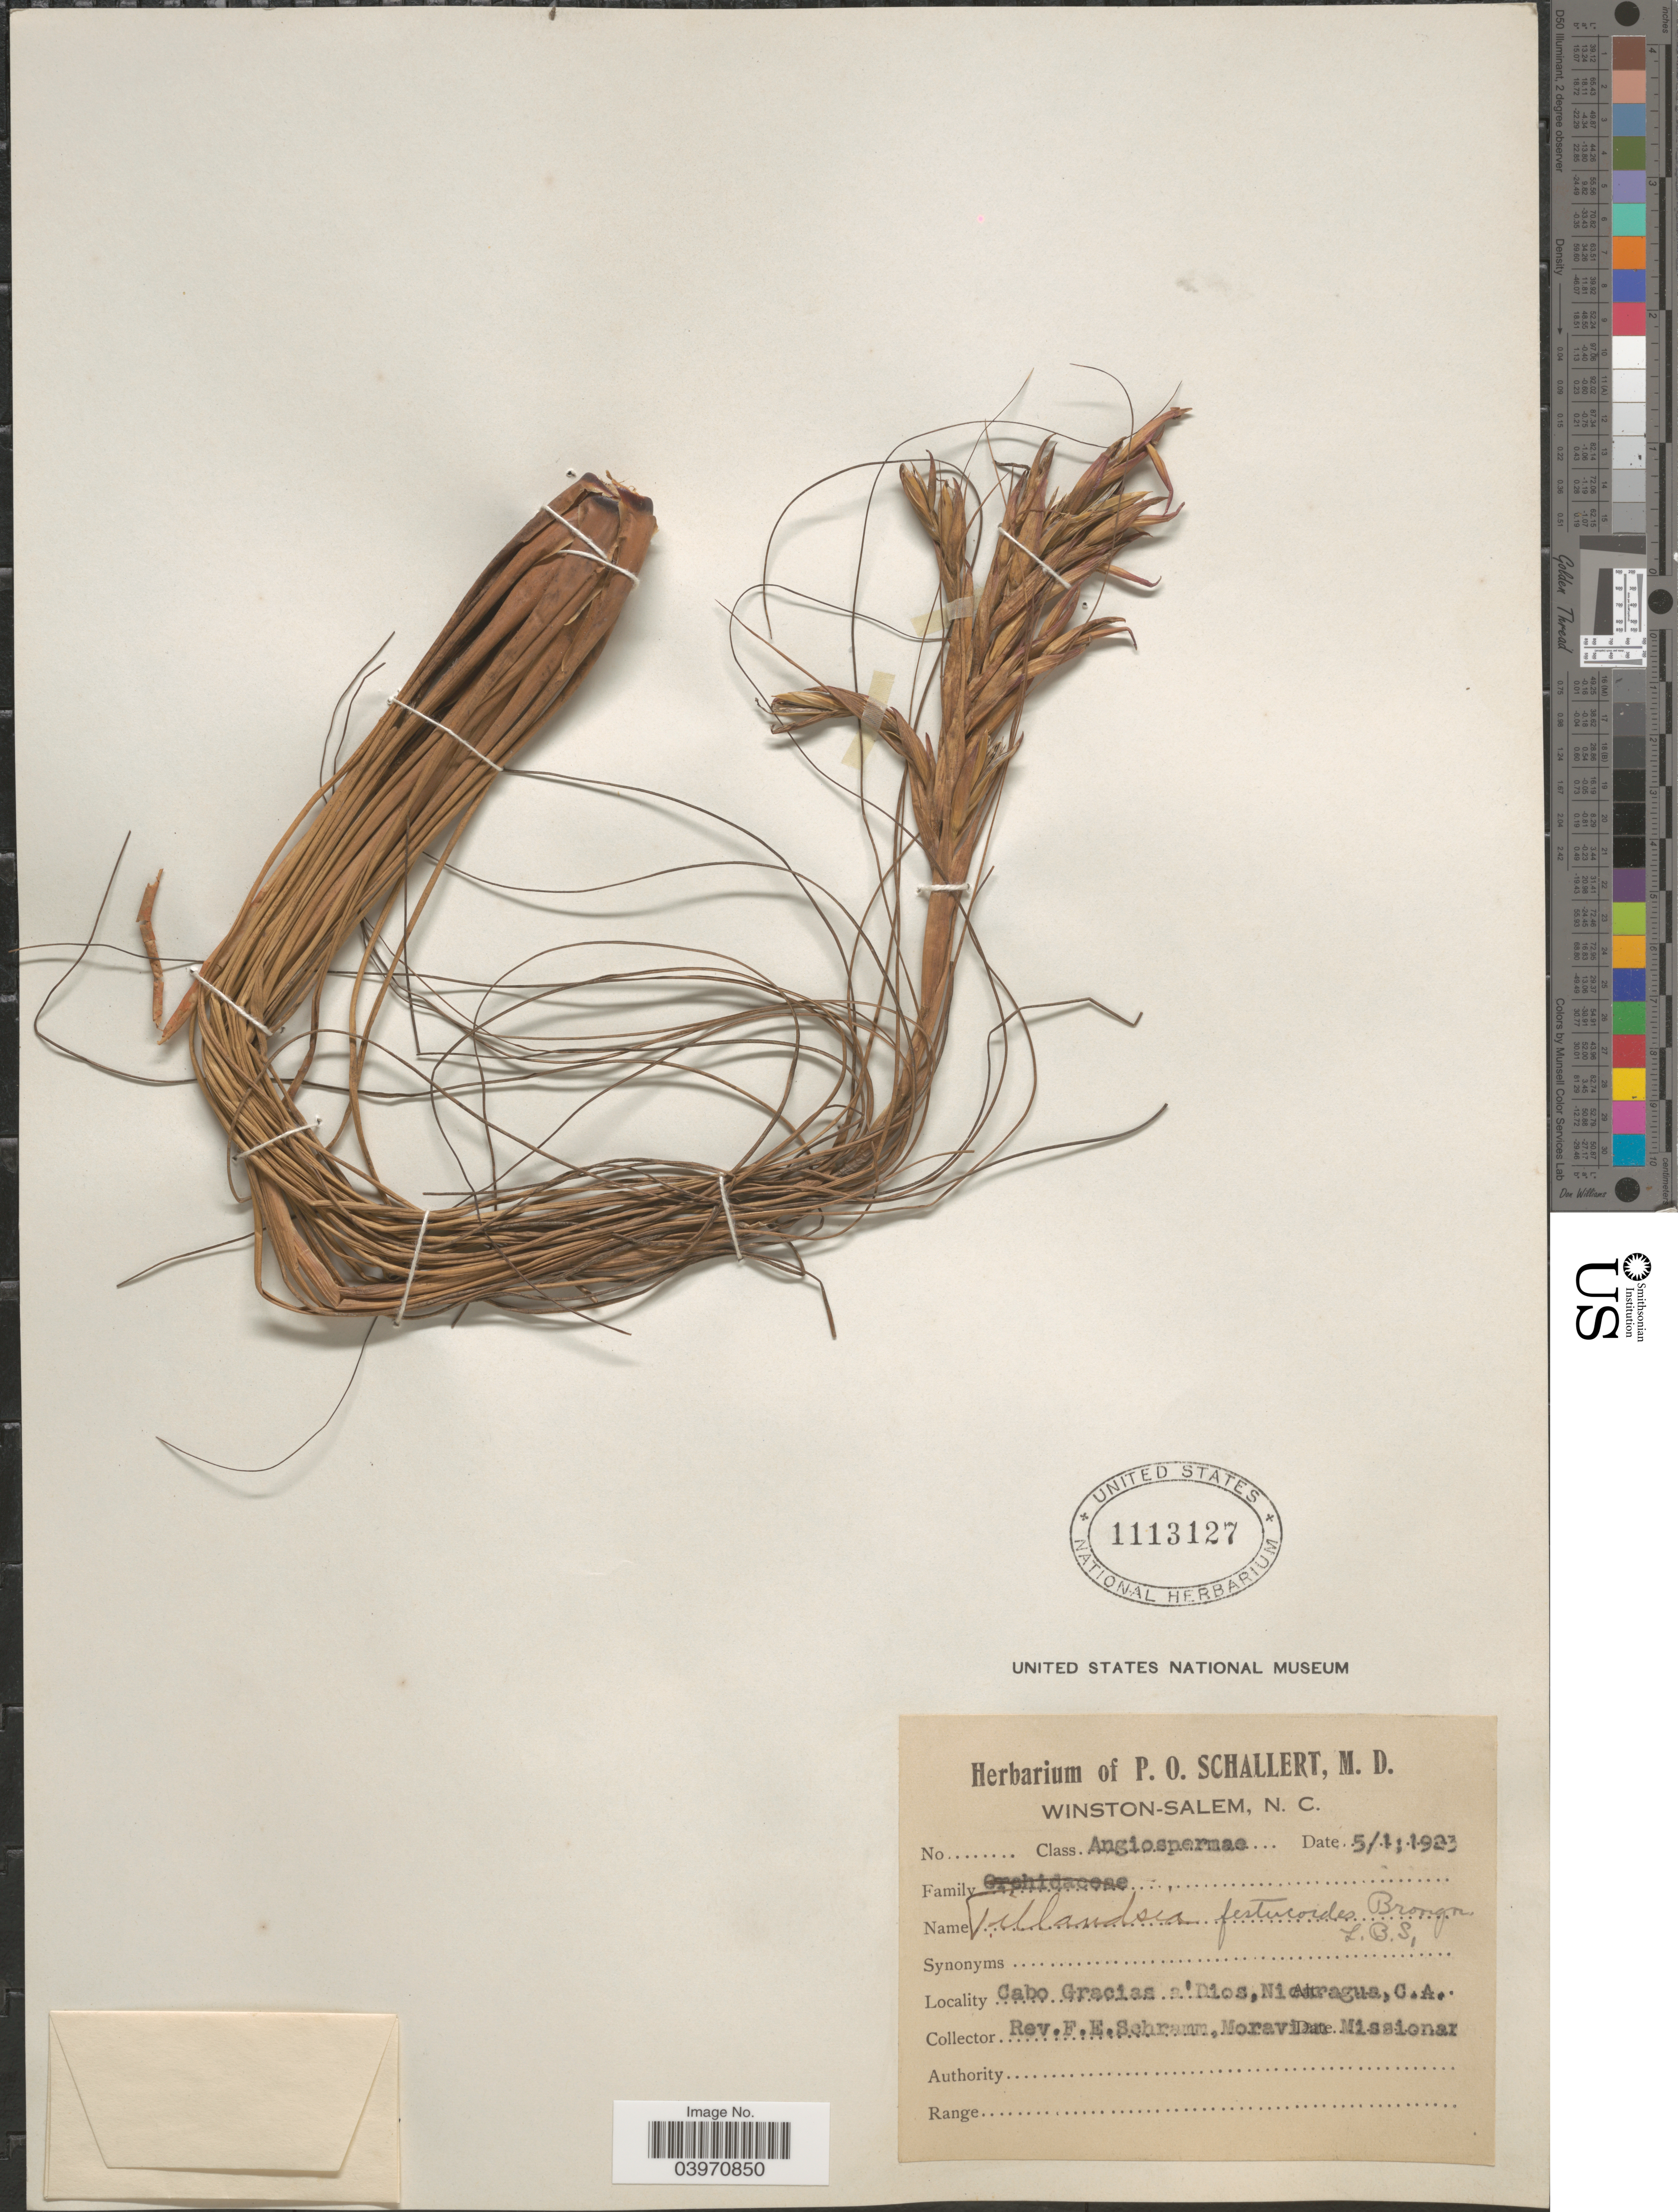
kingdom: Plantae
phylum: Tracheophyta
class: Liliopsida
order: Poales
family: Bromeliaceae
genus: Tillandsia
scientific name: Tillandsia festucoides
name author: Brongn. ex Mez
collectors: F. E. Schramm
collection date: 1923-01-05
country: Nicaragua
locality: Cabo Gracias a'Dios.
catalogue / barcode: US 1113127